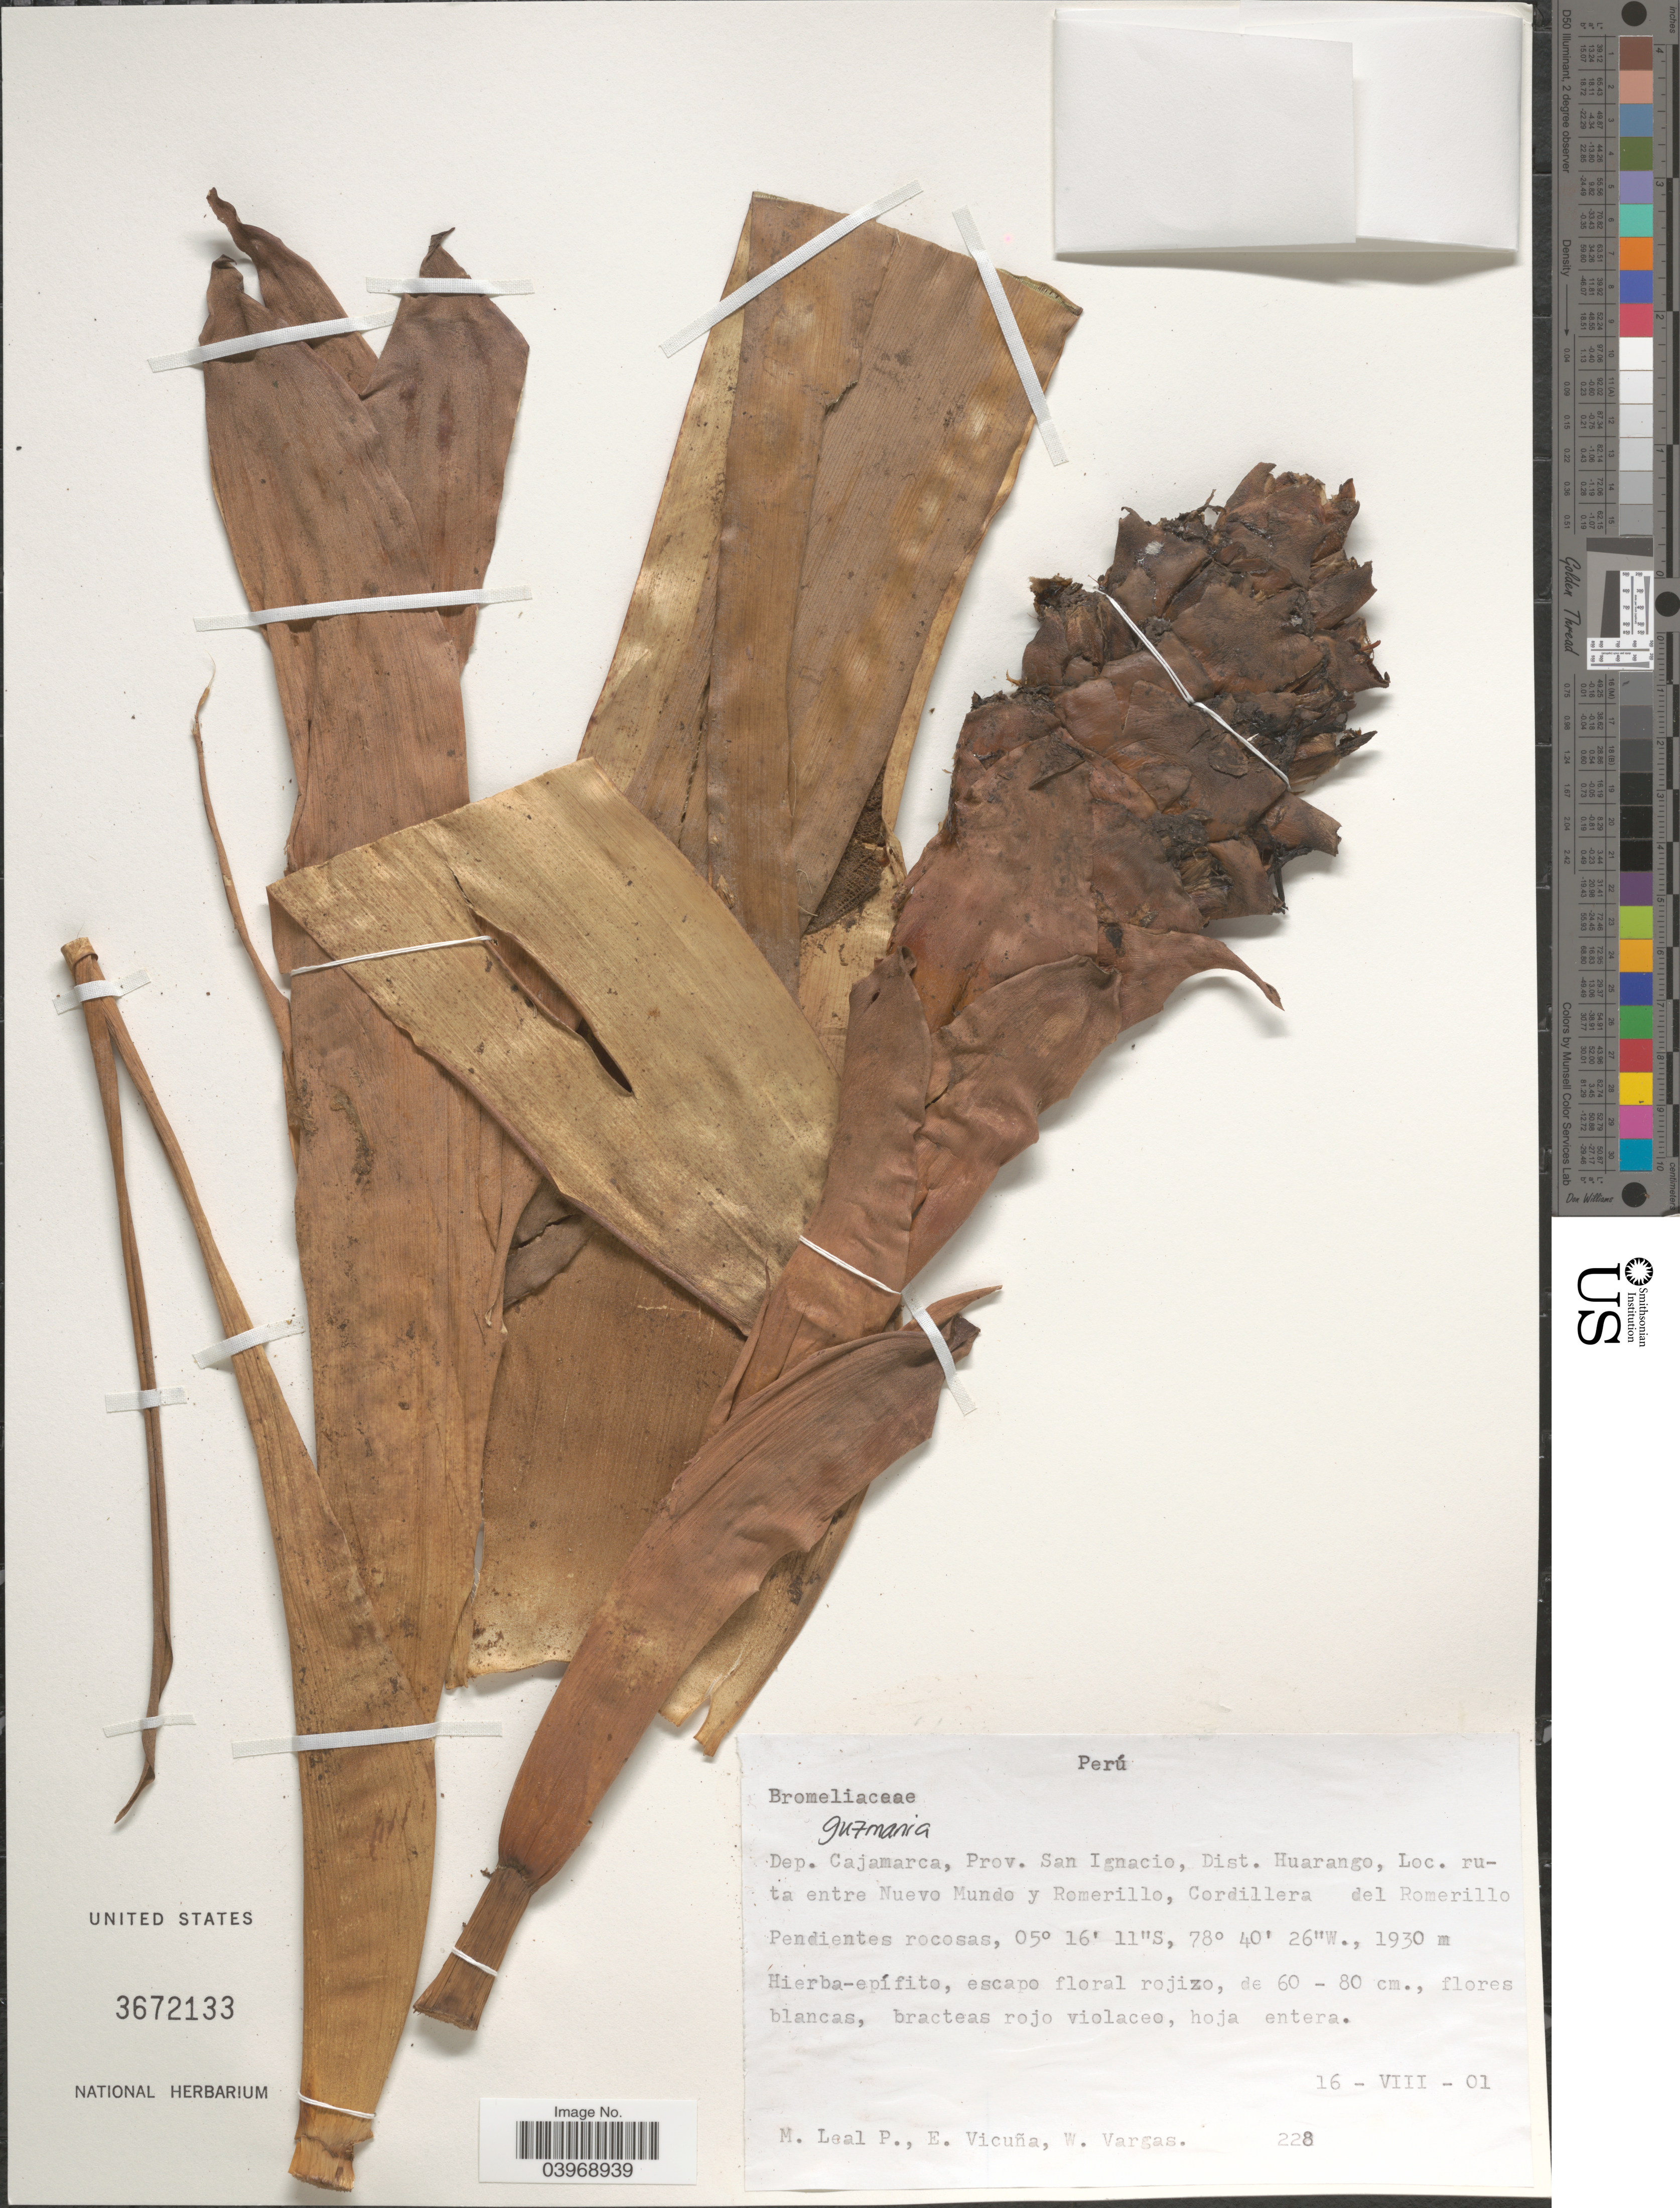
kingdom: Plantae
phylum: Tracheophyta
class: Liliopsida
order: Poales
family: Bromeliaceae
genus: Guzmania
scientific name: Guzmania sp.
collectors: M. E. Leal, E. Vicuña & W. Vargas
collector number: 228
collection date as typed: Transcribed d/m/y: 16/8/1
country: Peru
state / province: Cajamarca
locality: Dep. Cajamarca, Prov. San Ignacio, Dist. Huarango, ruta entre Nuevo Mundo y Romerillo, Cordillera del Romerillo.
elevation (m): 1930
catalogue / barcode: US 3672133